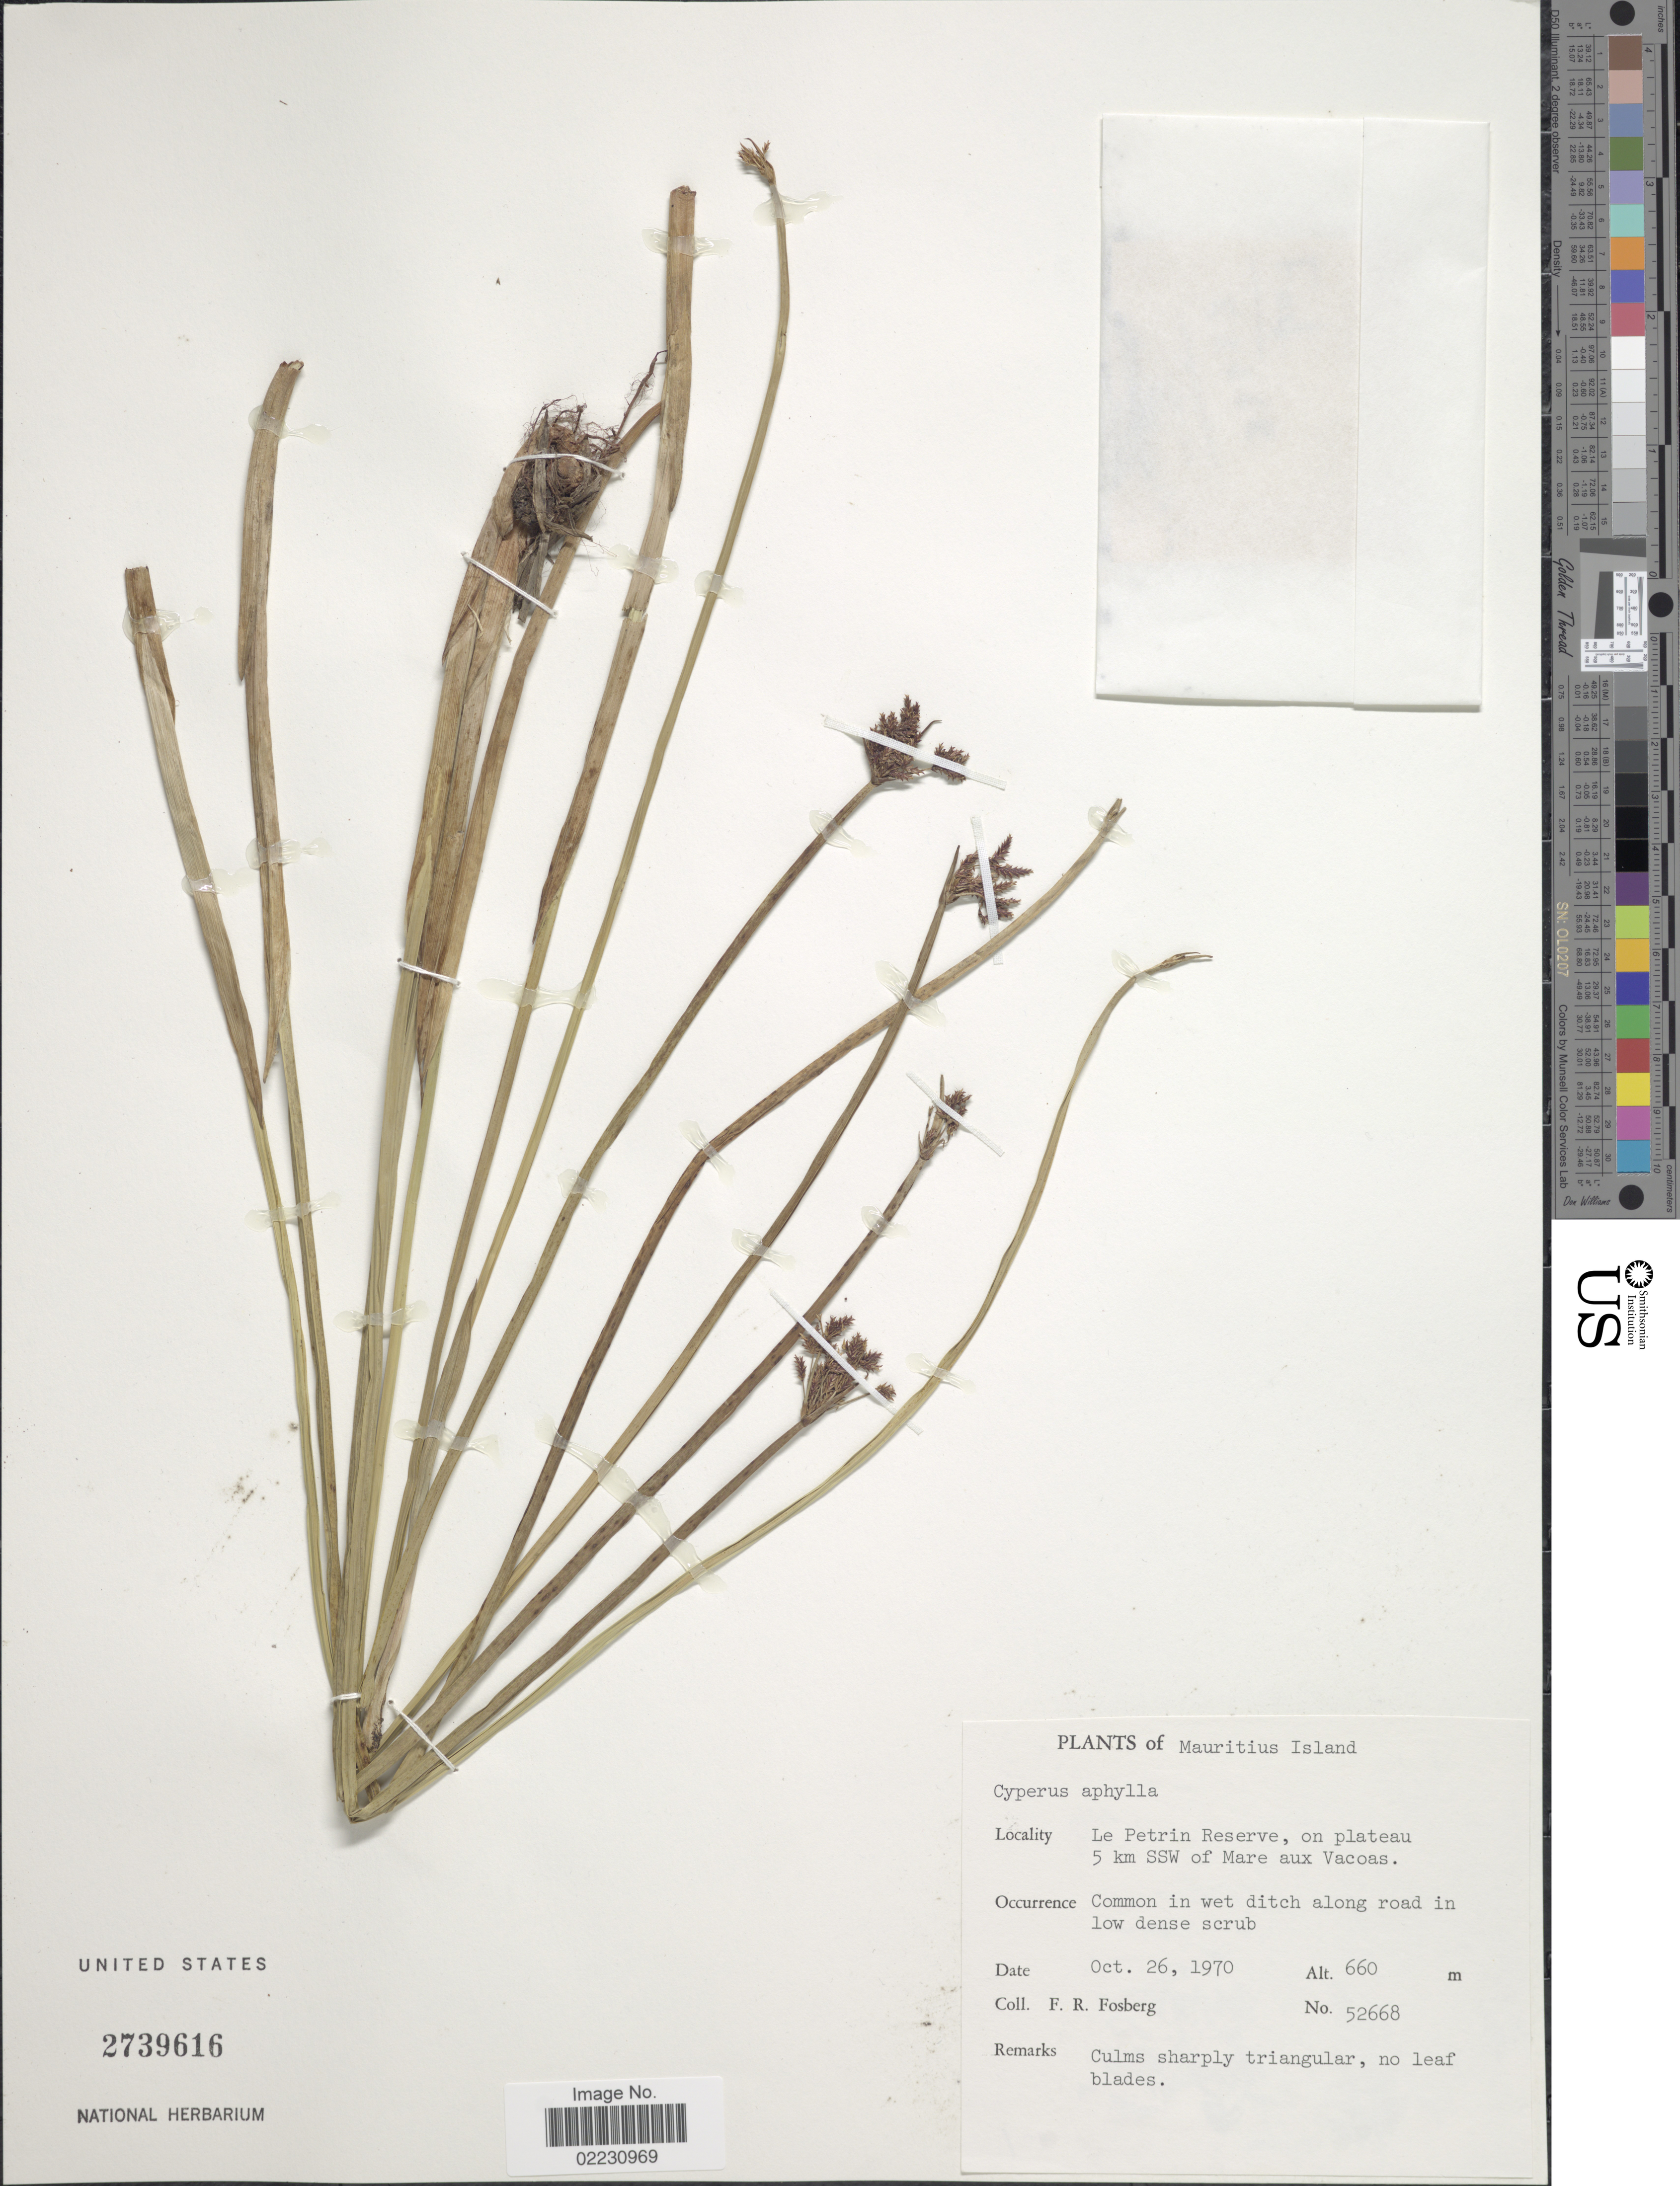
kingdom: Plantae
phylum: Tracheophyta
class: Liliopsida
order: Poales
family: Cyperaceae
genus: Cyperus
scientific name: Cyperus denudatus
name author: L. f.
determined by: Strong, Mark T., (BOT), Smithsonian Institution - National Museum of Natural History (UNITED STATES)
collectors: F. R. Fosberg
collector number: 52668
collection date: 1970-10-26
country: Mauritius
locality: Mauritius Island. Le Petrin Reserve, on plateau 5 km SSW of Mare aux Vacoas.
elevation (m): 660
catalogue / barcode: US 2739616